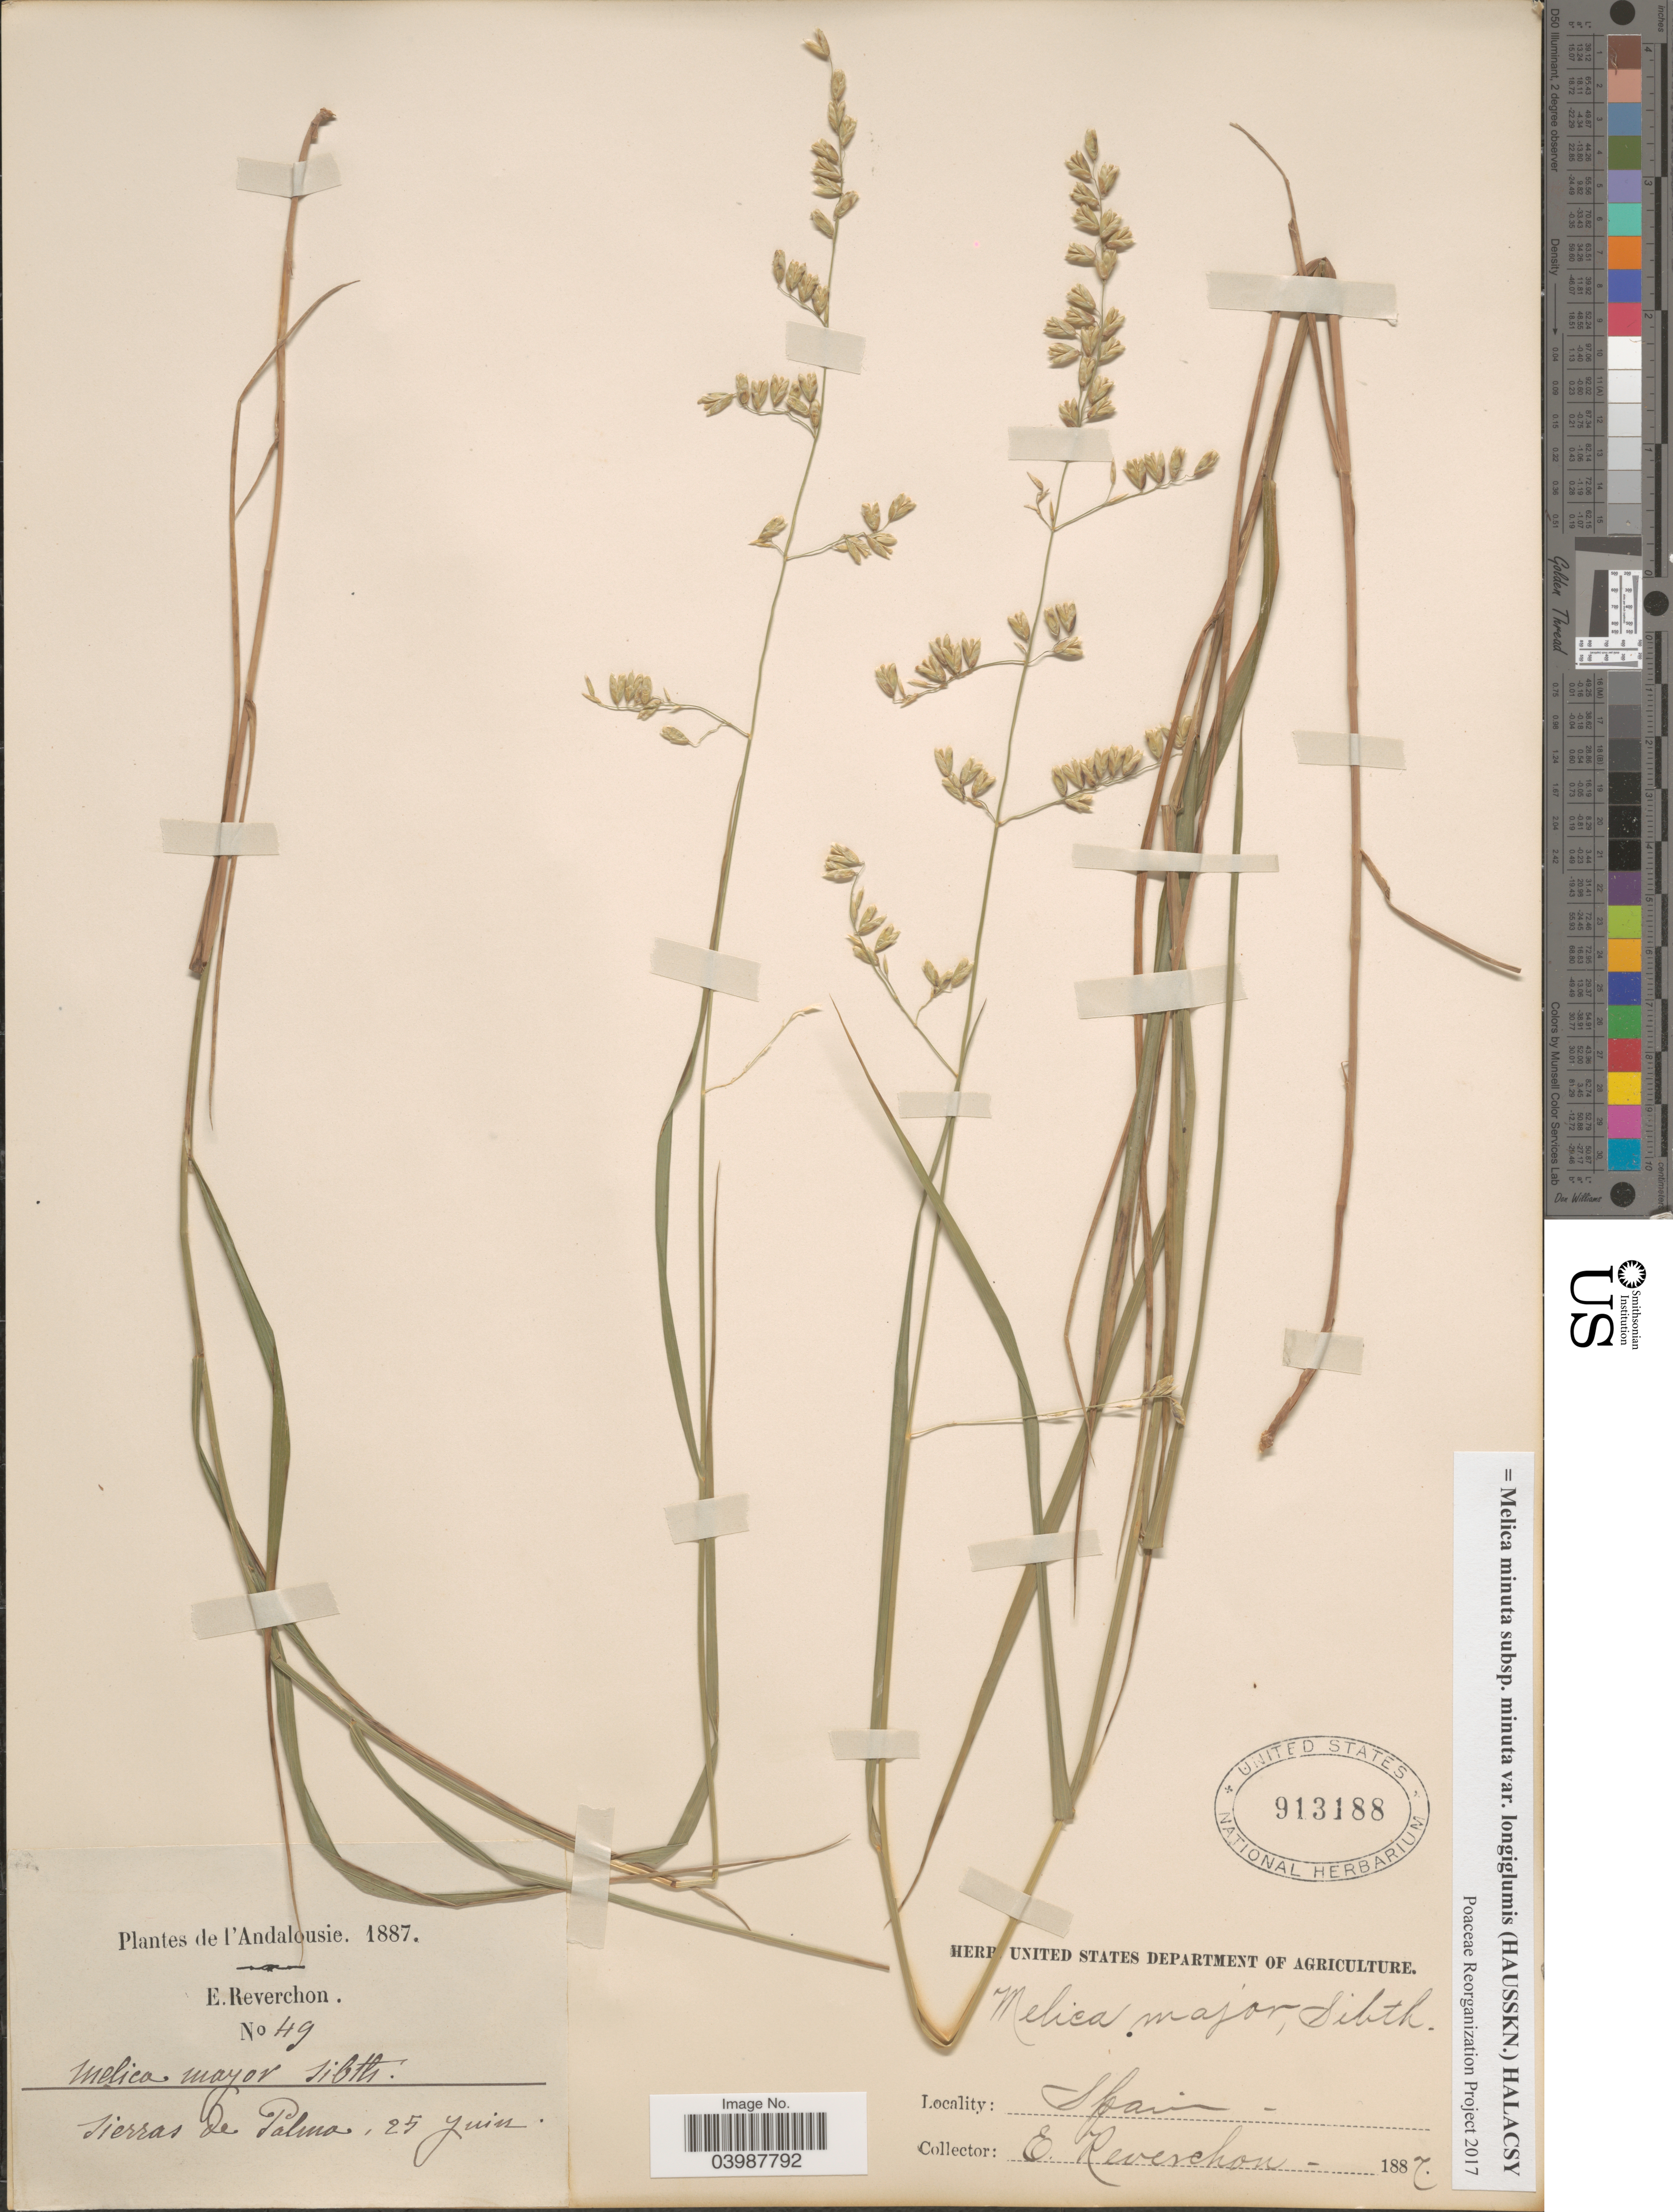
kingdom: Plantae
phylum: Tracheophyta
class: Liliopsida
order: Poales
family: Poaceae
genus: Melica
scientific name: Melica minuta subsp. minuta var. longiglumis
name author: (Hausskn.)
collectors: E. Reverchon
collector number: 49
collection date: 1887-06-25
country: Spain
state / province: Canarias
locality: Andalousie. Sierras de Palma.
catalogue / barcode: US 913188